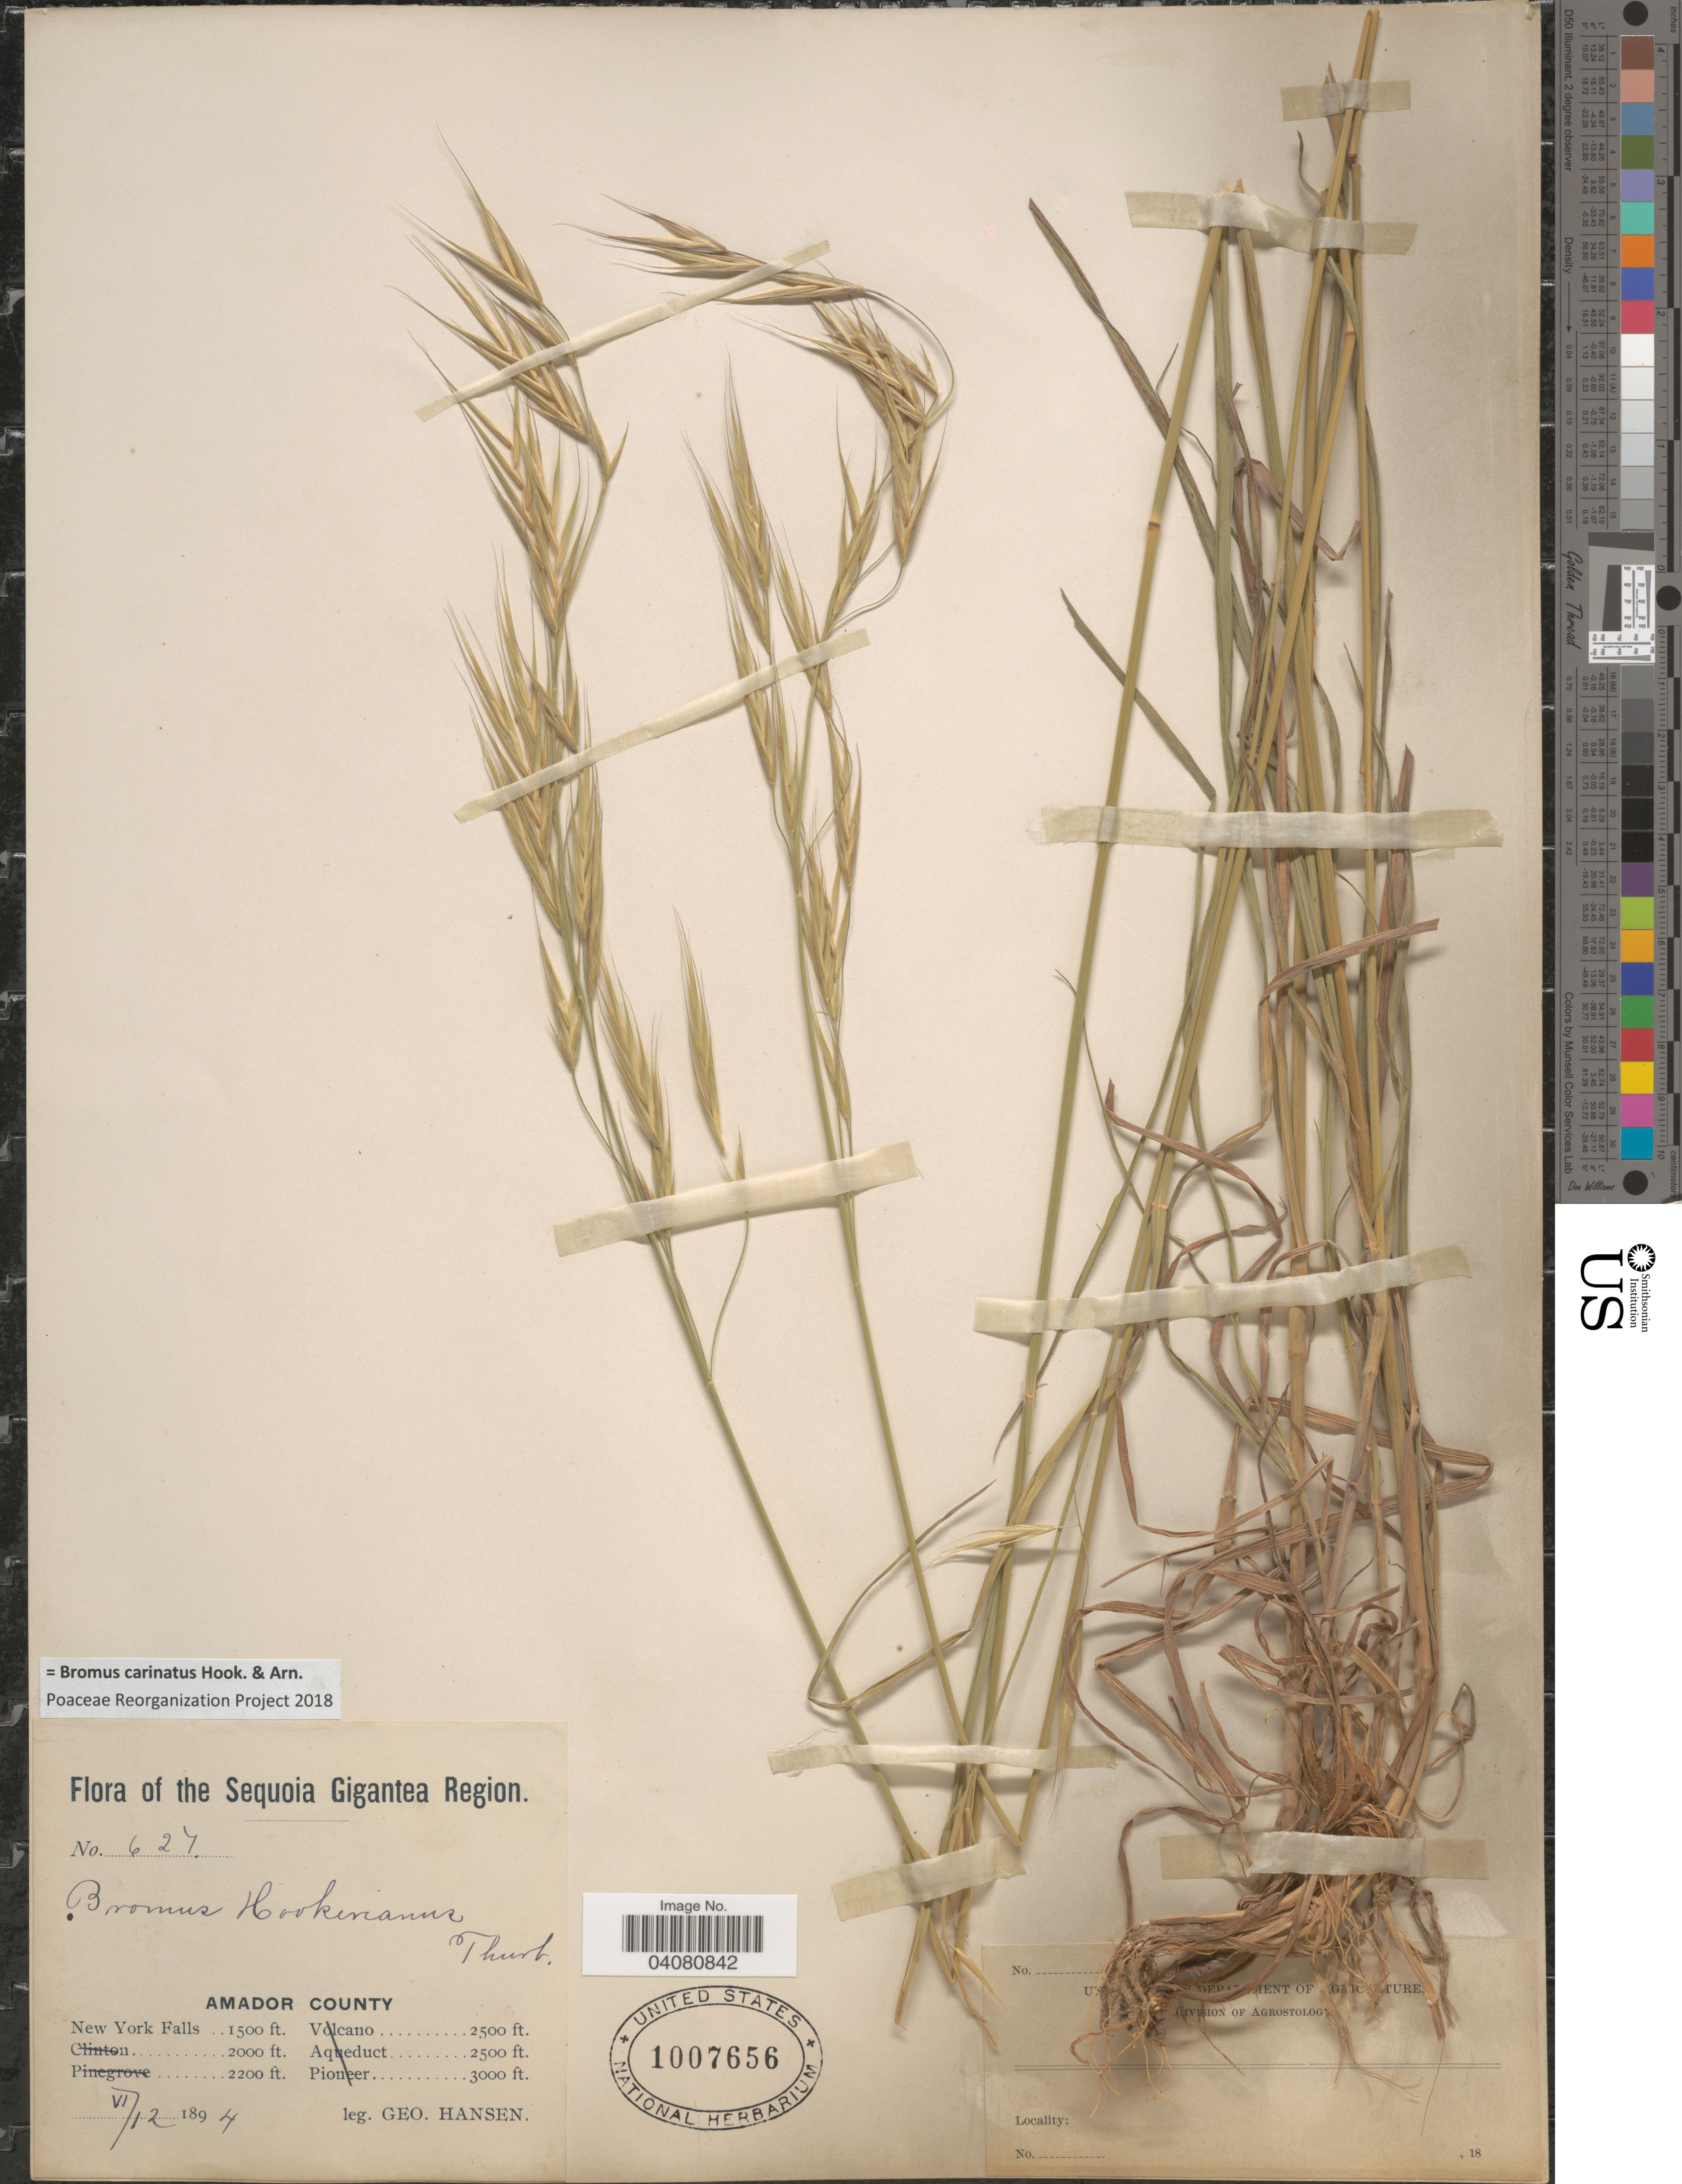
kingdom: Plantae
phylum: Tracheophyta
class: Liliopsida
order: Poales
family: Poaceae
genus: Bromus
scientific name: Bromus carinatus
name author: Hook. & Arn.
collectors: G. Hansen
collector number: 627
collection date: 1894-06-12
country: United States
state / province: California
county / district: Amador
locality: Sequoia Gigantea Region. Amador County. New York Falls.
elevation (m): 457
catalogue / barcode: US 1007656